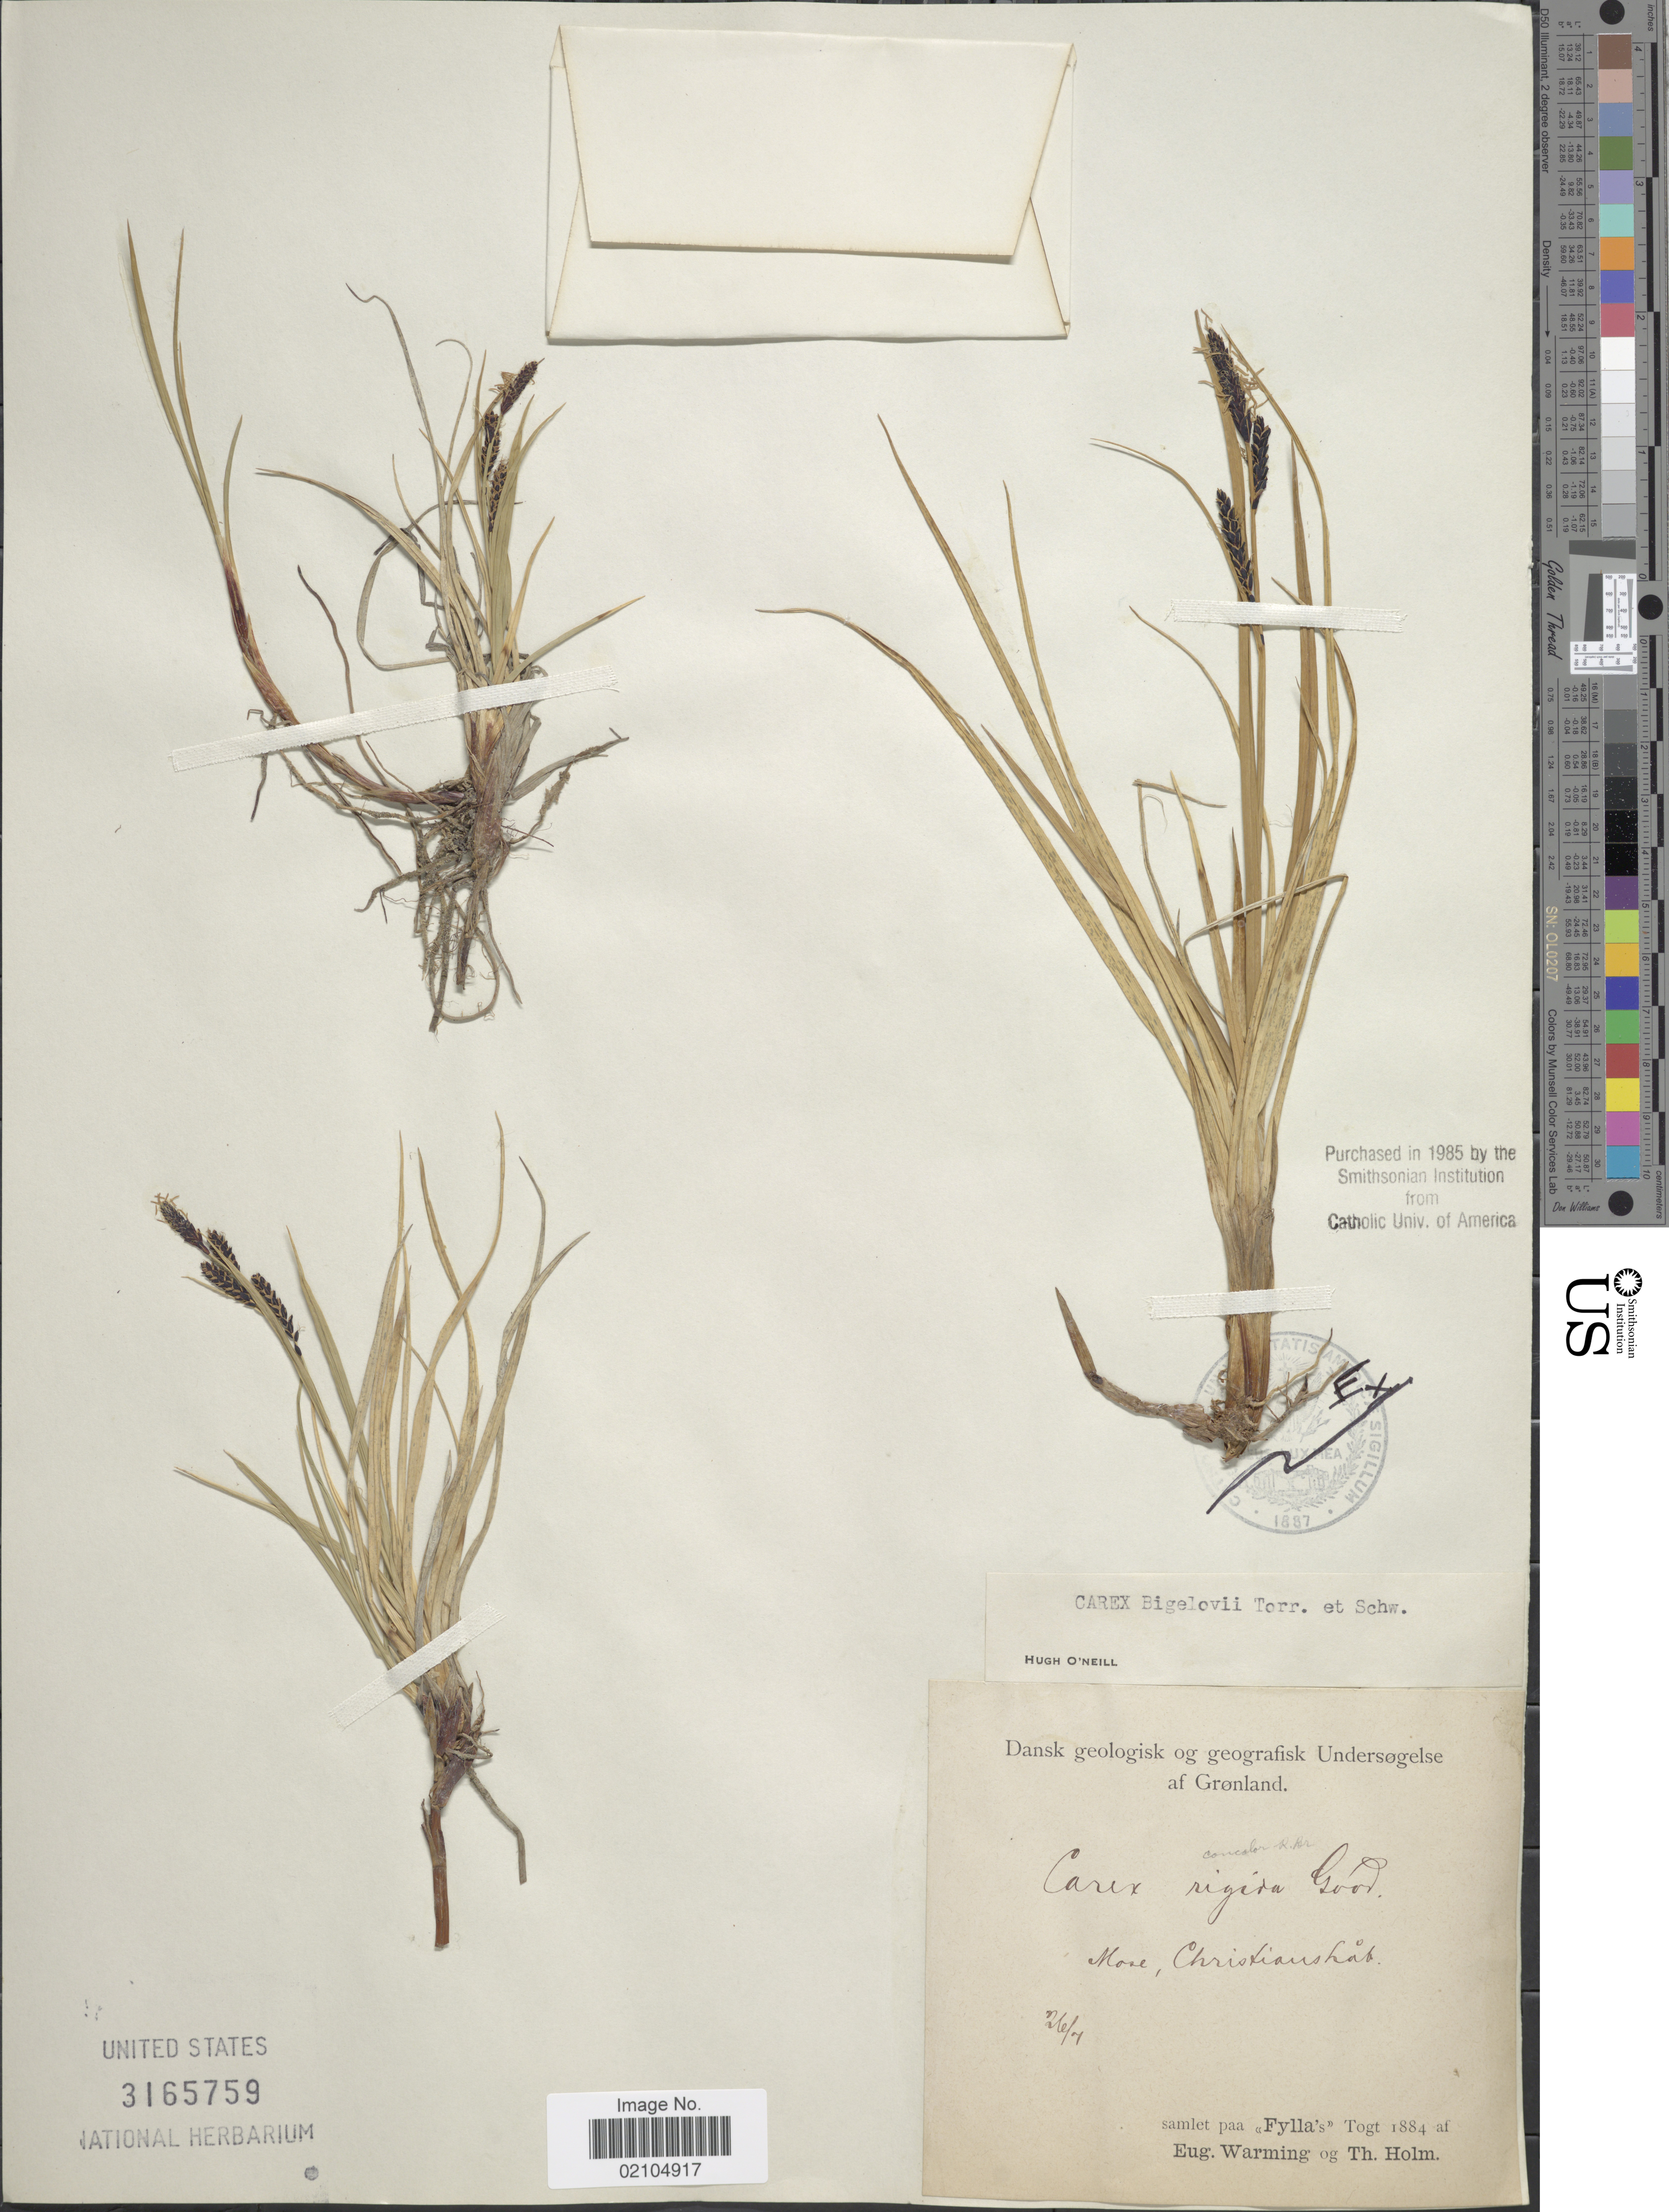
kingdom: Plantae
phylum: Tracheophyta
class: Liliopsida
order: Poales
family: Cyperaceae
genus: Carex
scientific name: Carex bigelowii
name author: Torr. ex Schwein.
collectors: E. Warming & T. Holm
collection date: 1884-07-26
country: Greenland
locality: Grønland, Mose, Christianshåb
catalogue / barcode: US 3165759